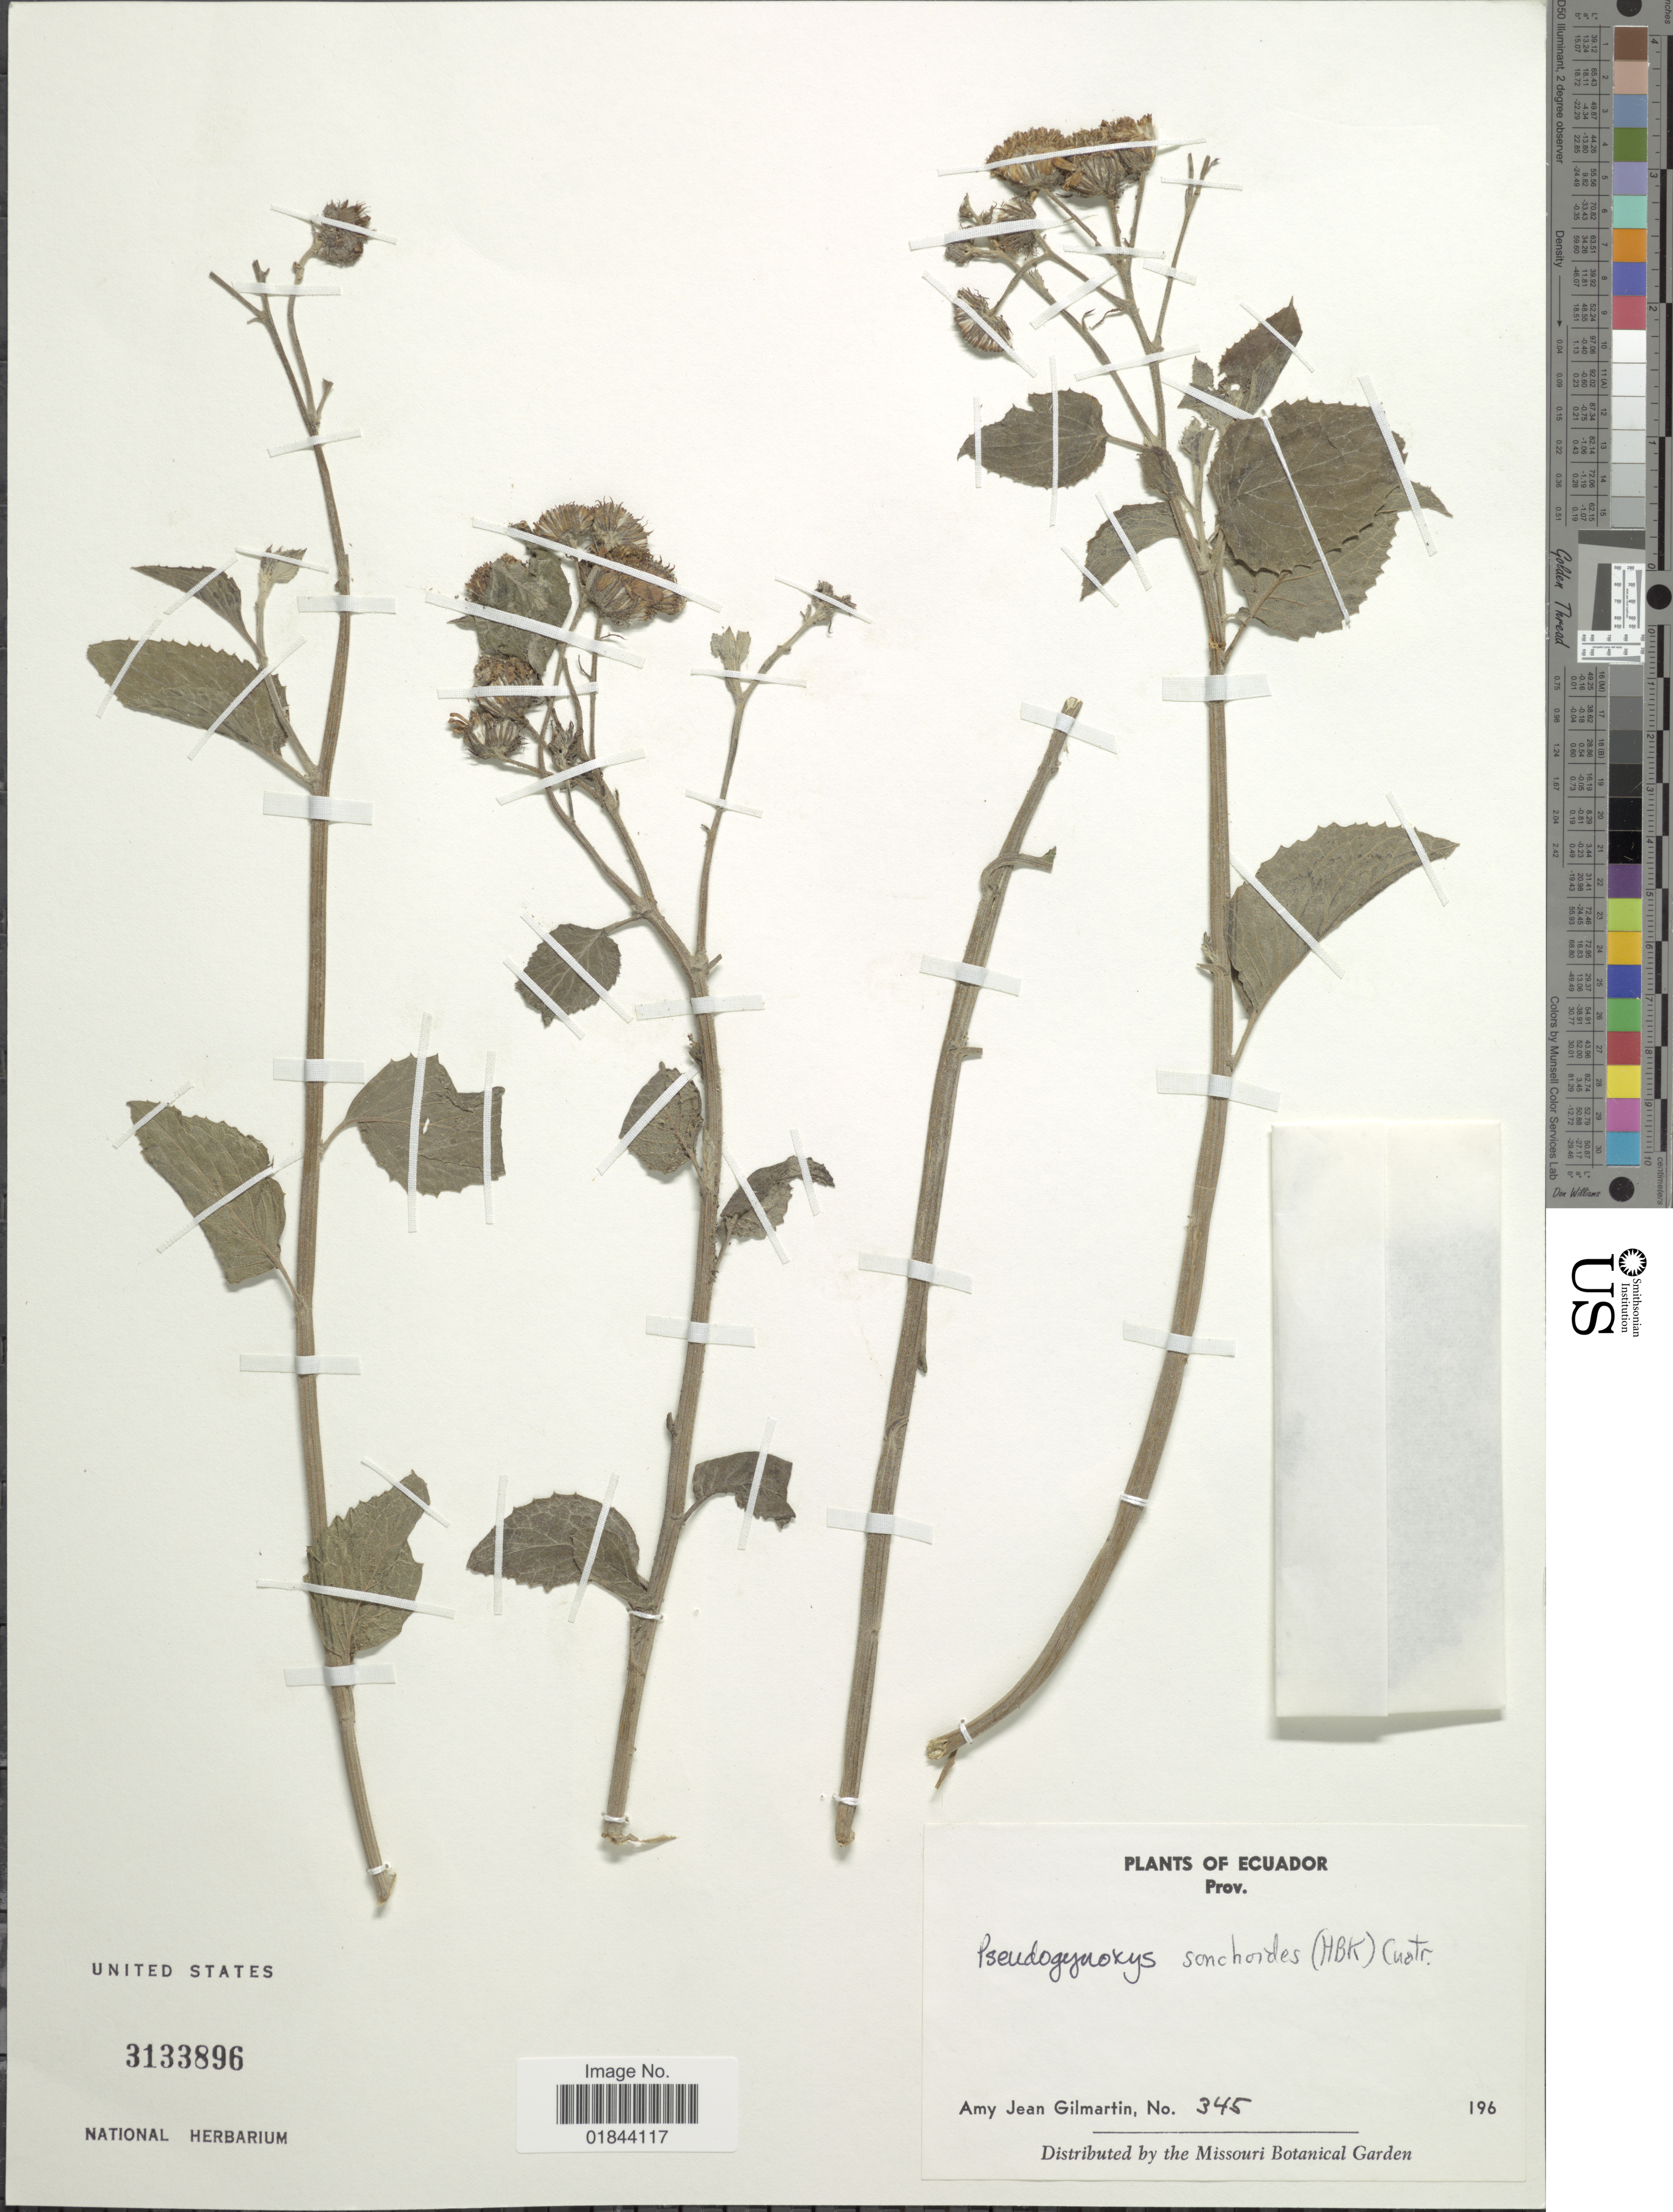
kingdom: Plantae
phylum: Tracheophyta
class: Magnoliopsida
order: Asterales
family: Asteraceae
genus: Pseudogynoxys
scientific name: Pseudogynoxys sonchoides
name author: (Kunth) Cuatrec.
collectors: A. J. Gilmartin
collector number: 345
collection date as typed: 196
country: Ecuador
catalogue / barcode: US 3133896